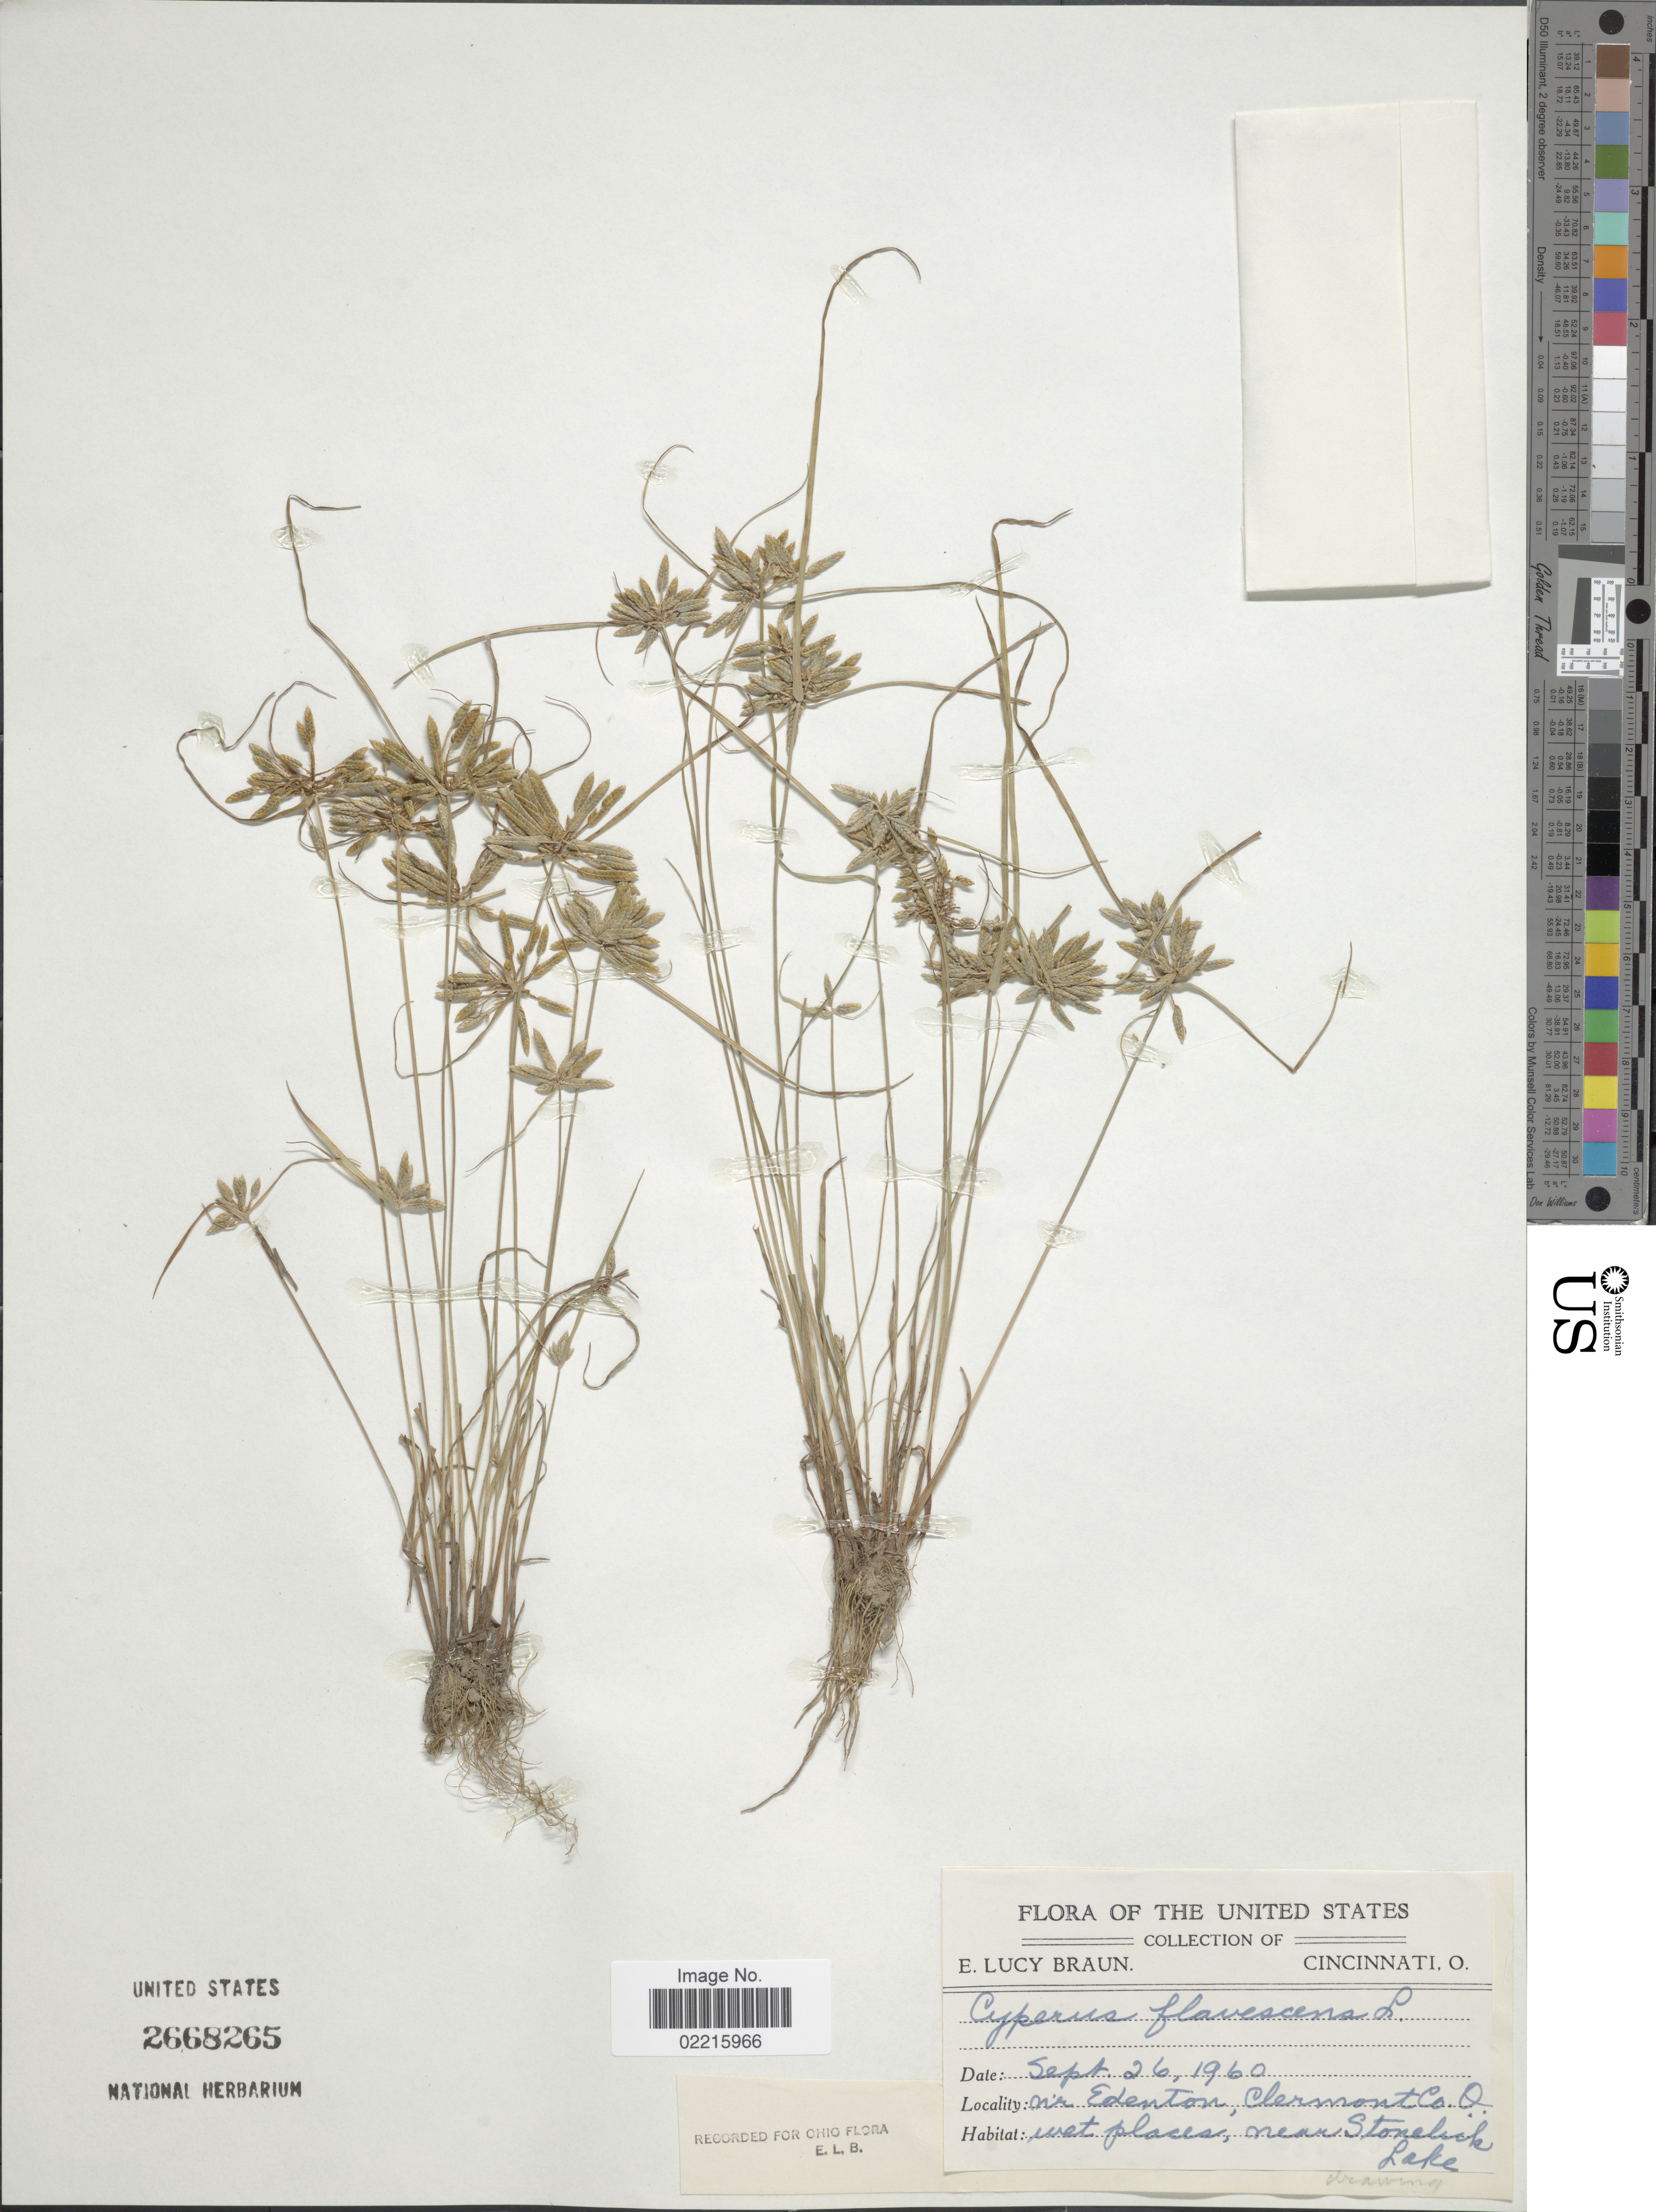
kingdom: Plantae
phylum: Tracheophyta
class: Liliopsida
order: Poales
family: Cyperaceae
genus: Cyperus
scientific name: Cyperus flavescens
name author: L.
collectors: E. L. Braun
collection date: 1960-09-26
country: United States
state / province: Ohio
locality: ne Edenton, Clermont Co. Wet places, near Stonelick Lake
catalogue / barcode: US 2668265